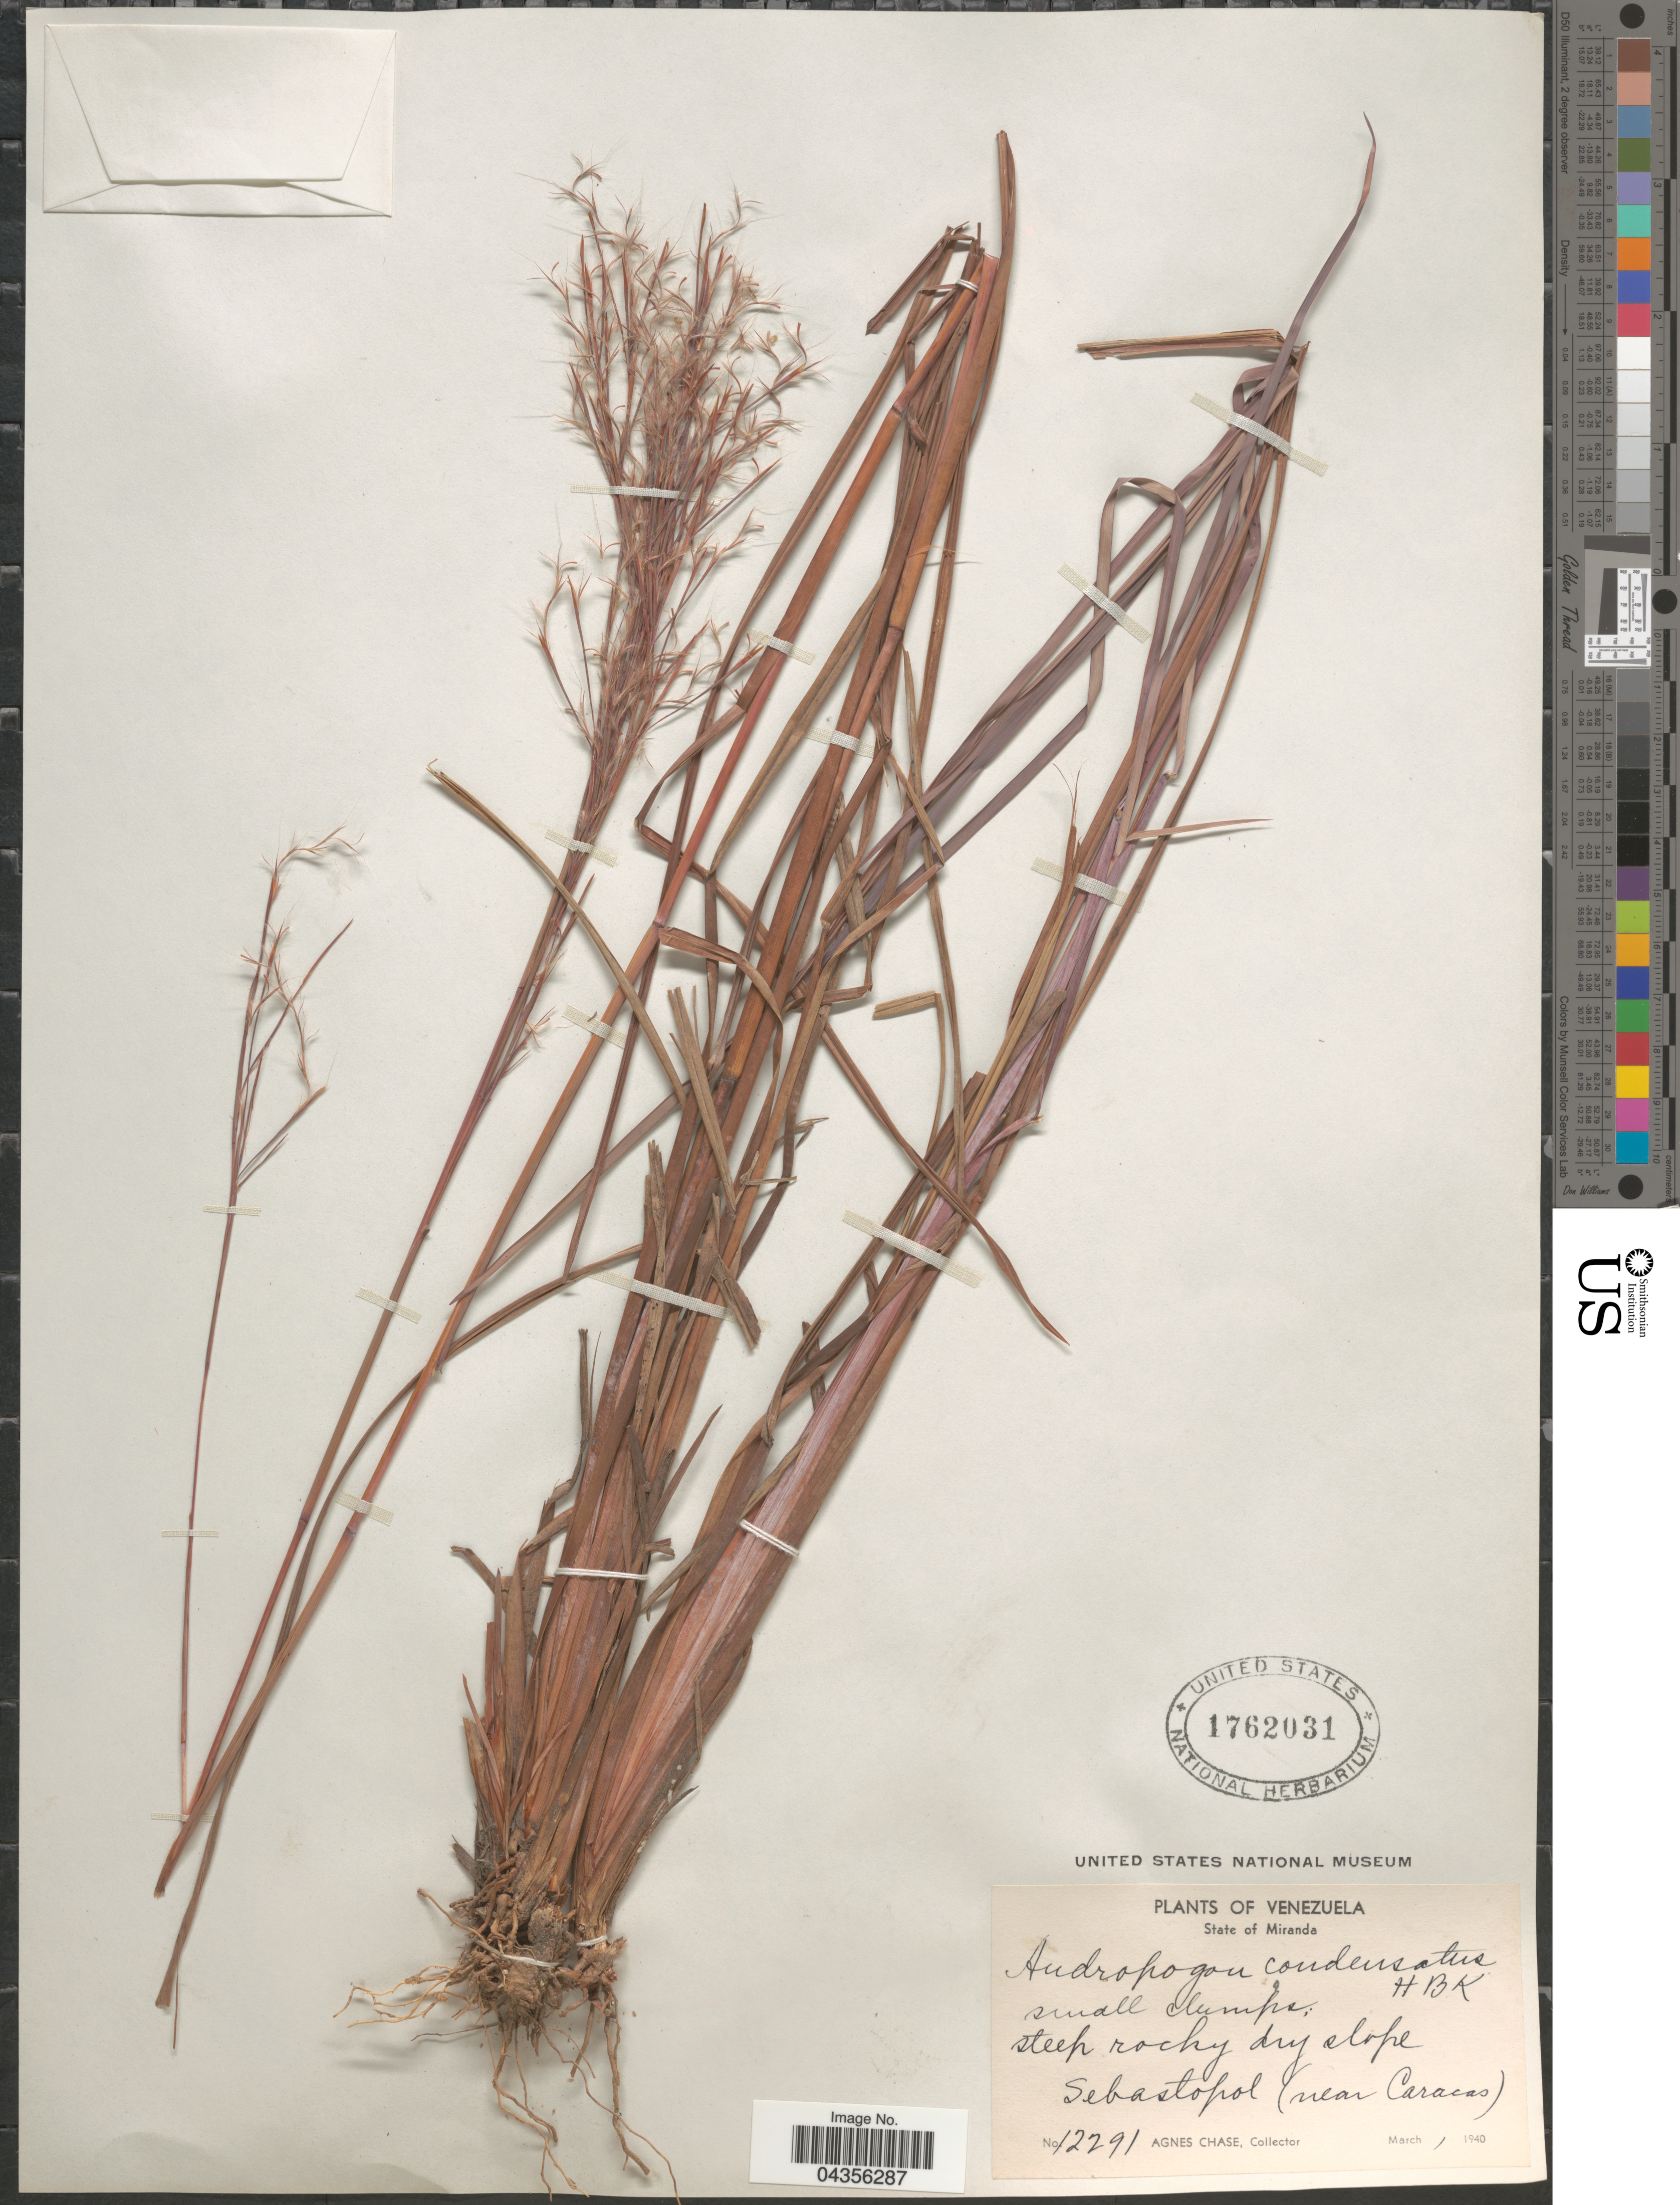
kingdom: Plantae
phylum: Tracheophyta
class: Liliopsida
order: Poales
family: Poaceae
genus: Schizachyrium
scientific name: Schizachyrium condensatum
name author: (Kunth) Nees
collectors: A. Chase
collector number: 12291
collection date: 1940-03-01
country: Venezuela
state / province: Miranda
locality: Steep rocky dry slope Sebastopol (near Caracas).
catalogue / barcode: US 1762031